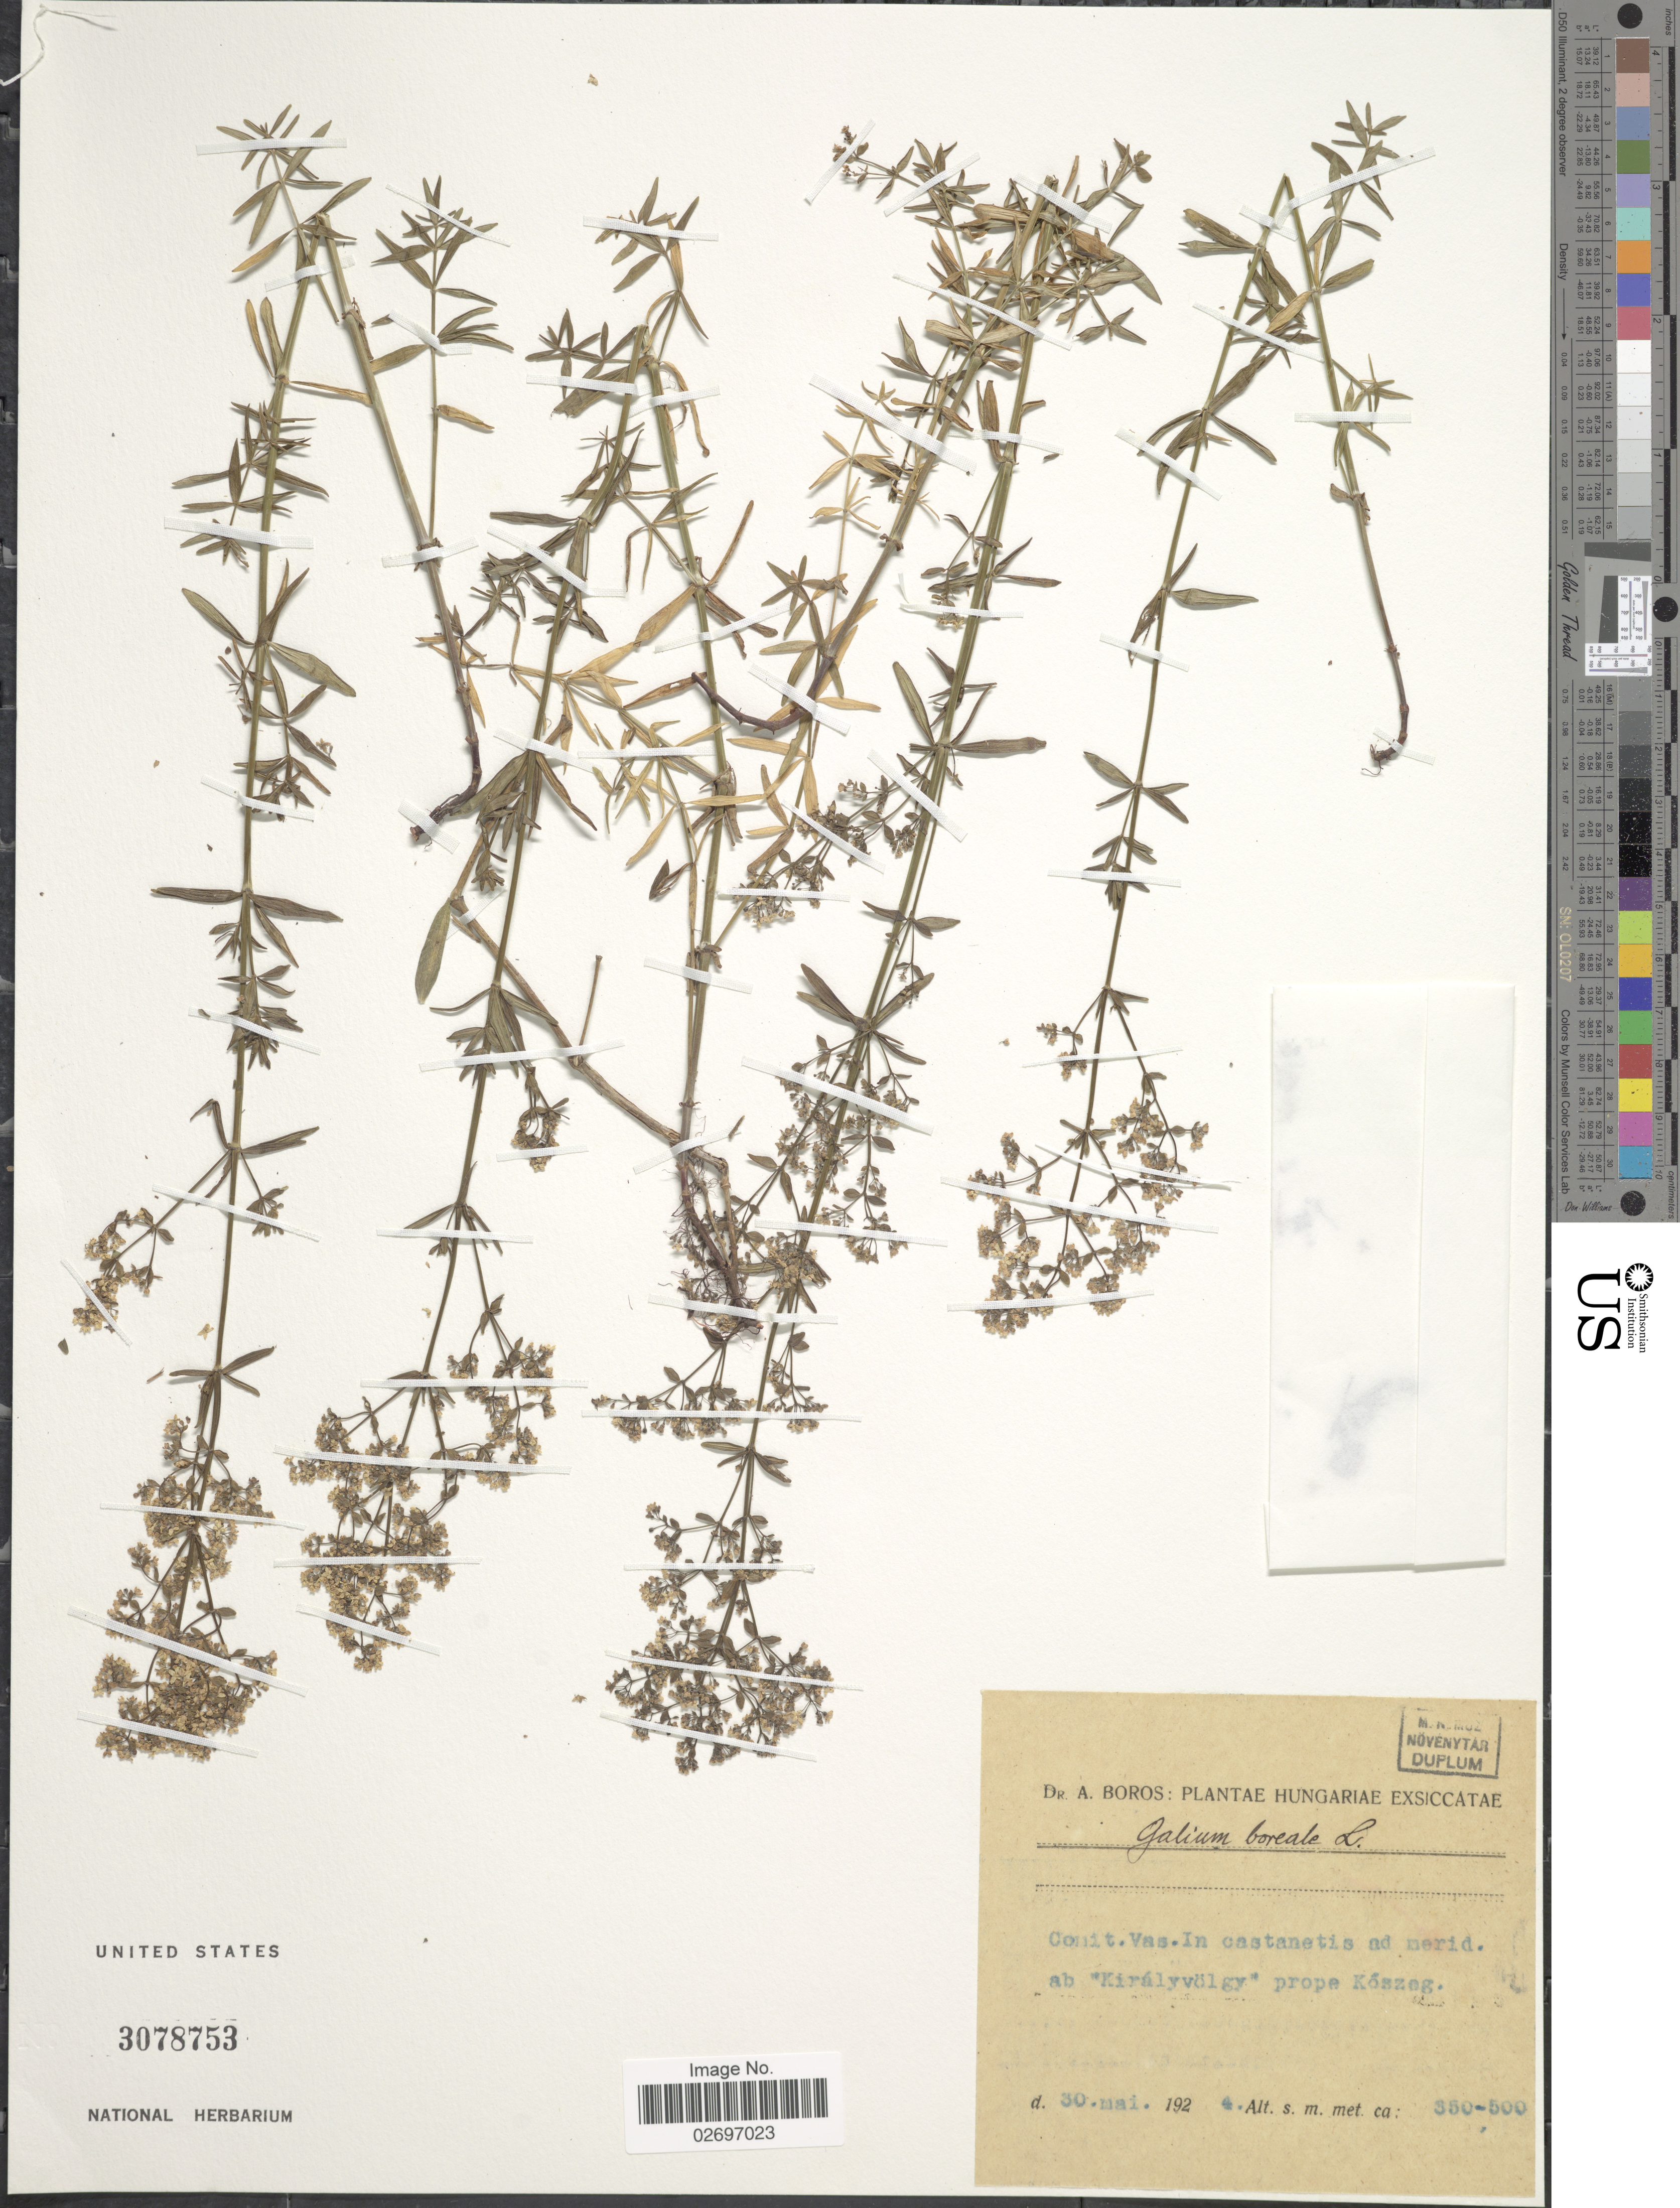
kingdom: Plantae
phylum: Tracheophyta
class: Magnoliopsida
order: Gentianales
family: Rubiaceae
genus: Galium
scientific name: Galium boreale L.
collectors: Á. Boros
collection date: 1924-05-30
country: Hungary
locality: Comit. Vas. In castanetis ad merid. ab "Kiralyvoly" prope Koszeg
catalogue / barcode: US 3078753